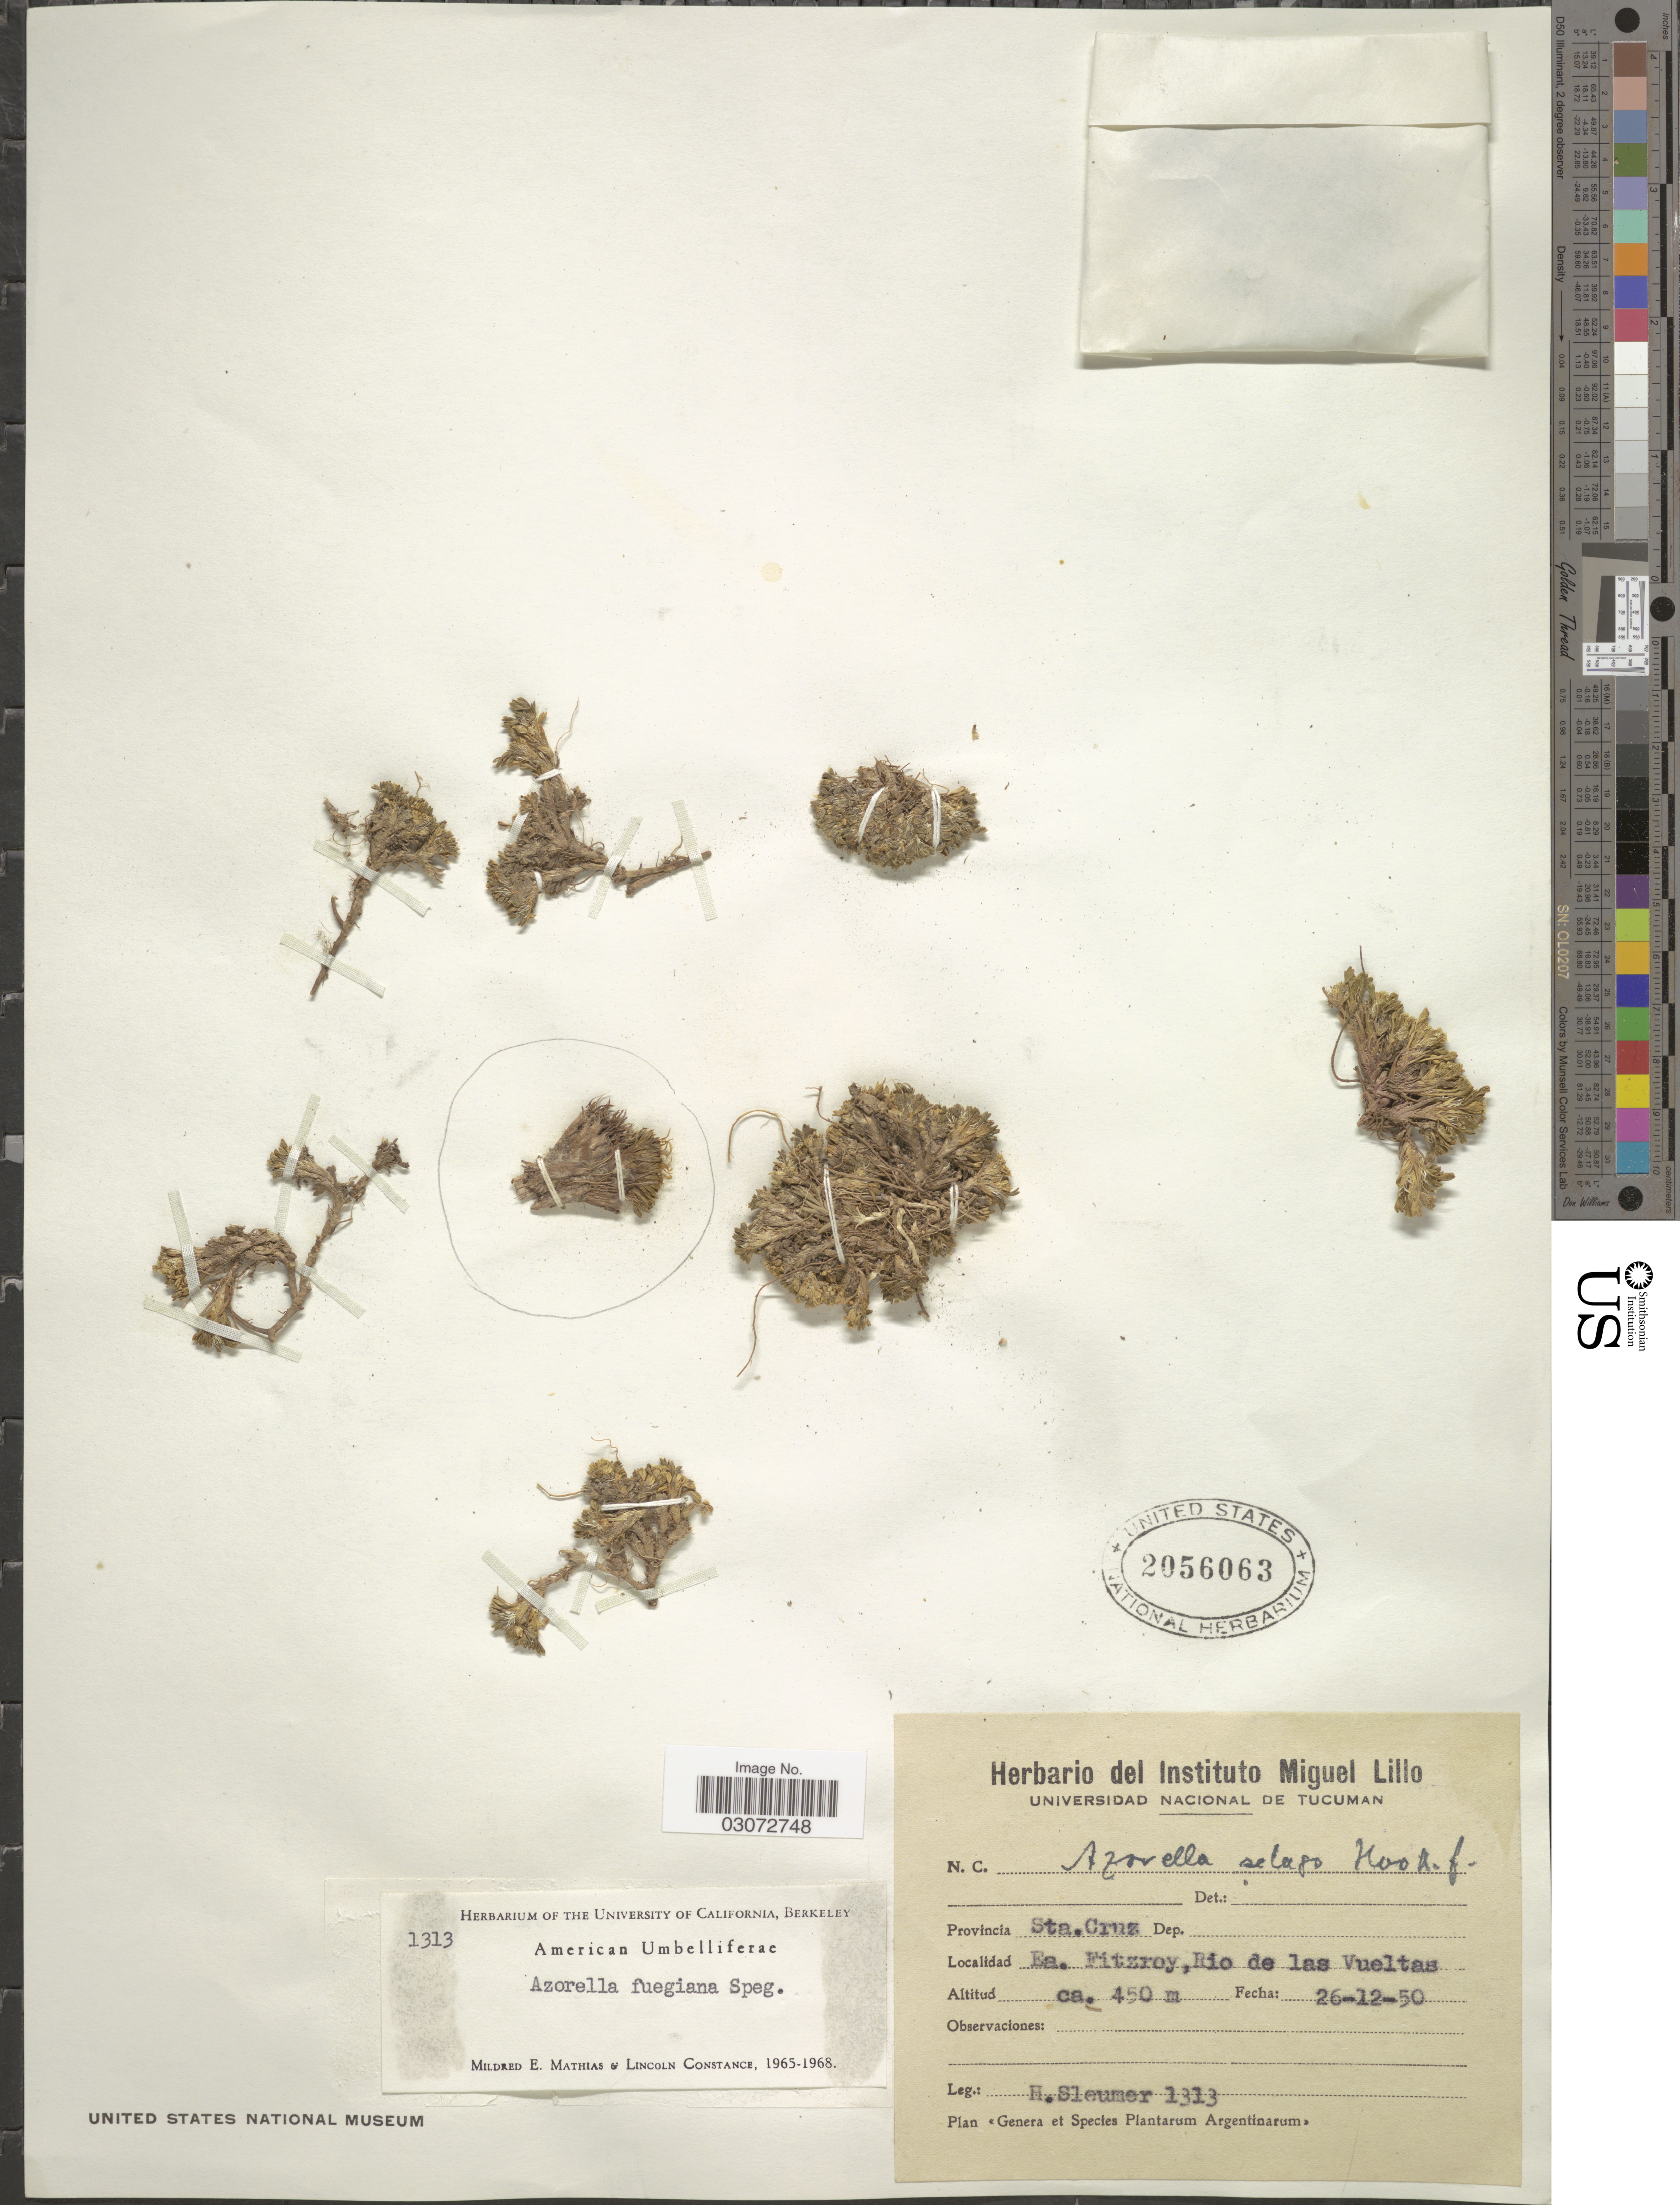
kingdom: Plantae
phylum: Tracheophyta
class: Magnoliopsida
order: Apiales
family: Apiaceae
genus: Azorella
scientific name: Azorella fuegiana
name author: Speg.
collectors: H. O. Sleumer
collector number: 1313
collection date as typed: Transcribed d/m/y: 26/12/50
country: Argentina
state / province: Santa Cruz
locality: Ea. Fitzroy, Rio de las Vueltas.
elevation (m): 450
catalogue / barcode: US 2056063